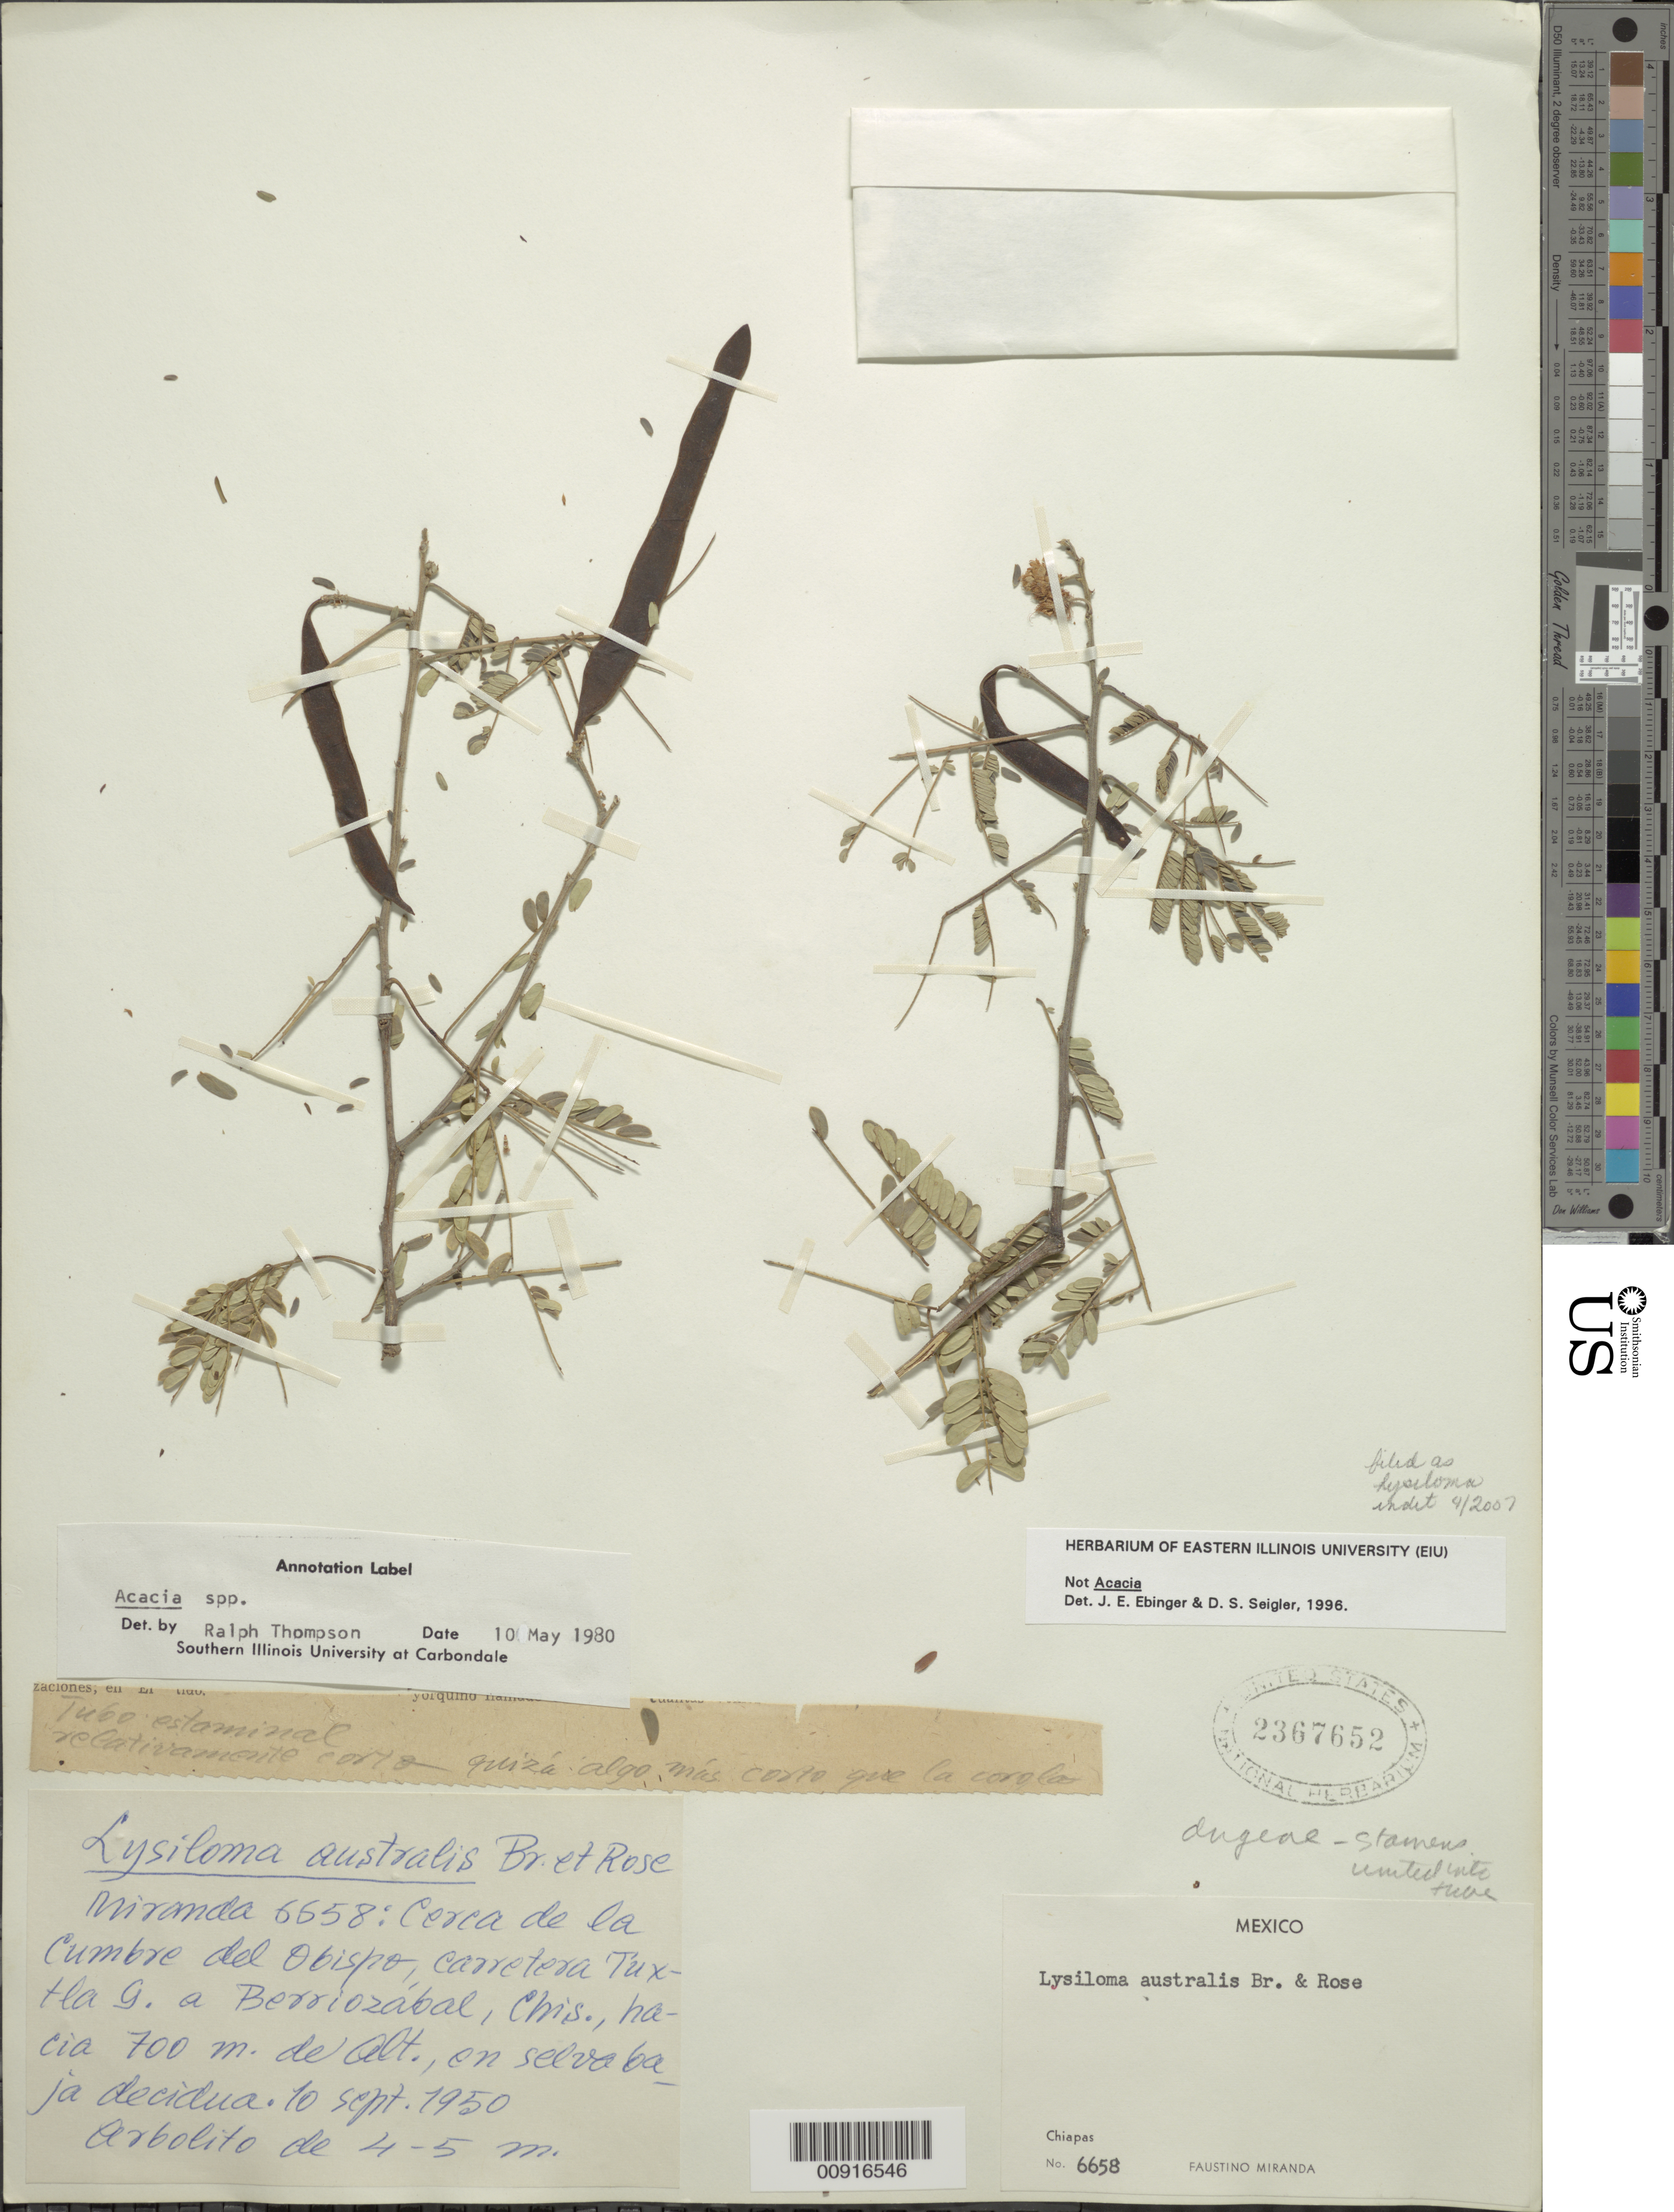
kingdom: Plantae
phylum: Tracheophyta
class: Magnoliopsida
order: Fabales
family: Fabaceae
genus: Lysiloma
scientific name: Lysiloma sp.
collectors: Miranda G., F.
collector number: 6658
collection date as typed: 10 Sep 1950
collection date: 1950-09-10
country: Mexico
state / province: Chiapas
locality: Cerca de la Cumbre del Obispo, carretera Tuxtla Gutiérrez a Berriozábal, Chiapas.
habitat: En selva baja decidua.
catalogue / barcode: US 2367652